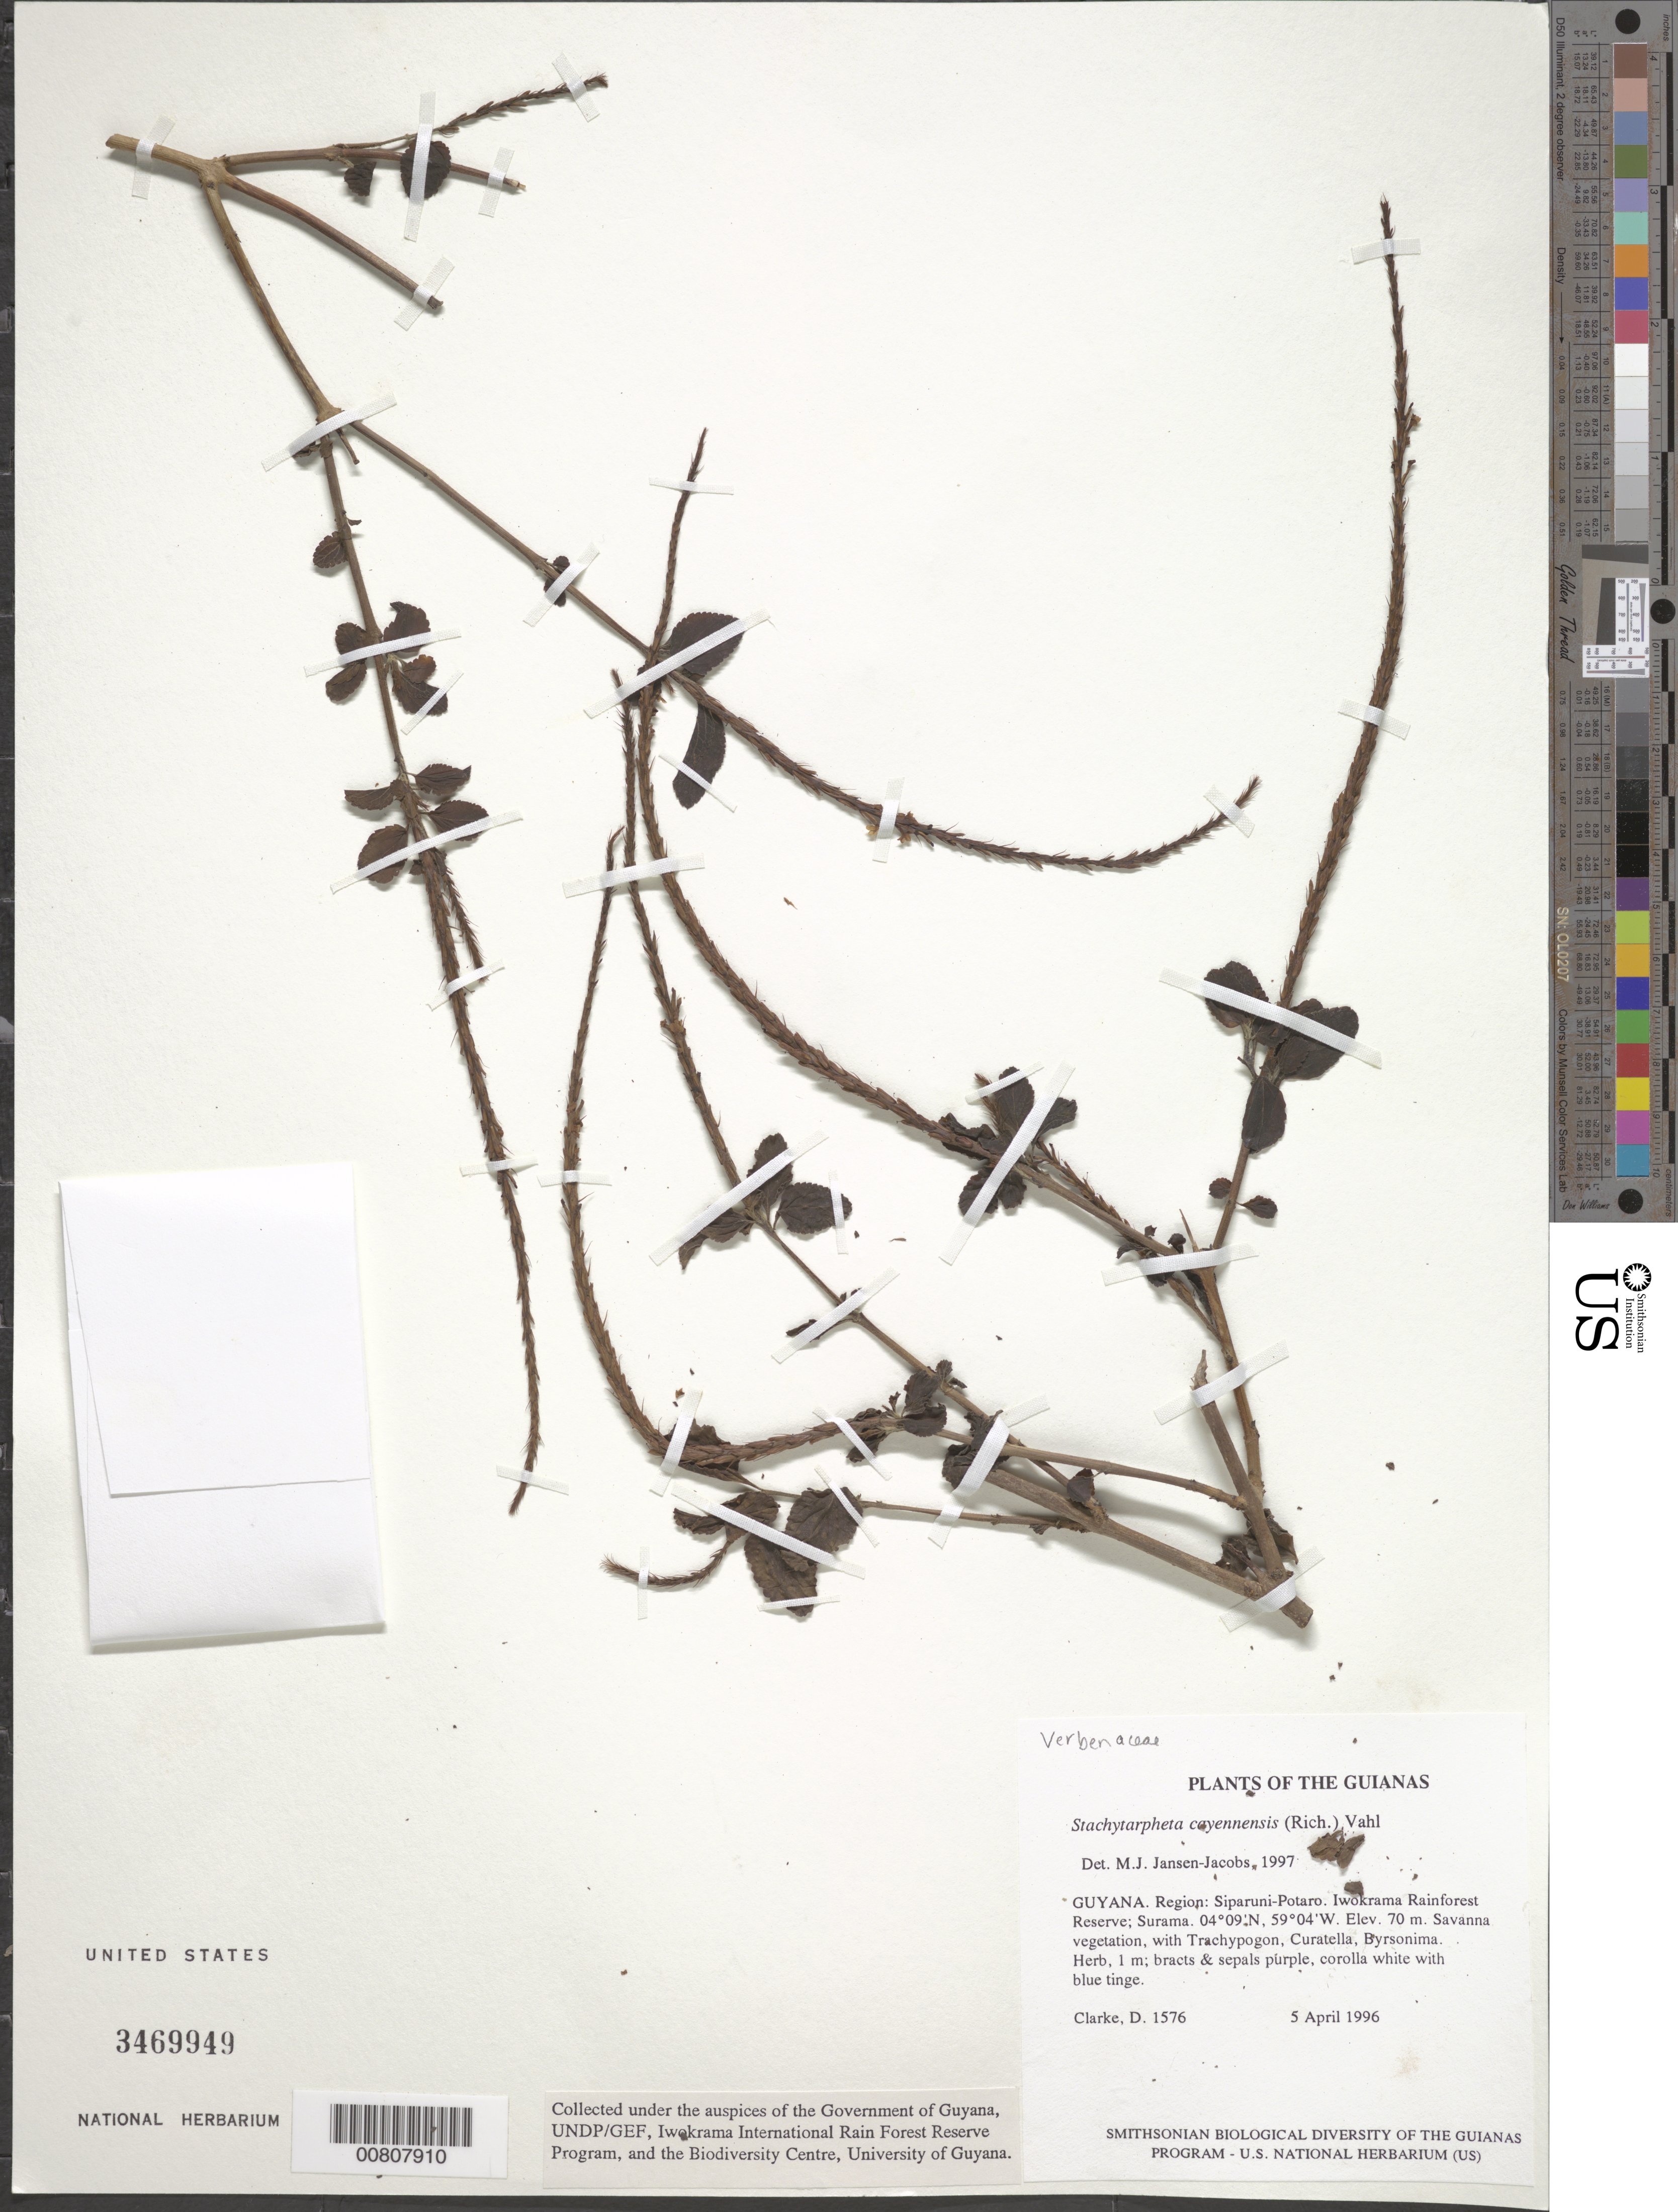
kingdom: Plantae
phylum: Tracheophyta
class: Magnoliopsida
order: Lamiales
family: Verbenaceae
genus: Stachytarpheta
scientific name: Stachytarpheta cayennensis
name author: (Rich.) Vahl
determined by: Jansen-Jacobs, M. J., (U), Nationaal Herbarium Nederland, Utrecht University branch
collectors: H. D. Clarke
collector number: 1576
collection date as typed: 5 April 1996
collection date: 1996-04-05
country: Guyana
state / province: Potaro-Siparuni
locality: Iwokrama Rainforest Reserve; Surama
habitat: Savanna vegetation, with Trachypogon, Curatella, Byrsonima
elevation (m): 70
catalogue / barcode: US 3469949